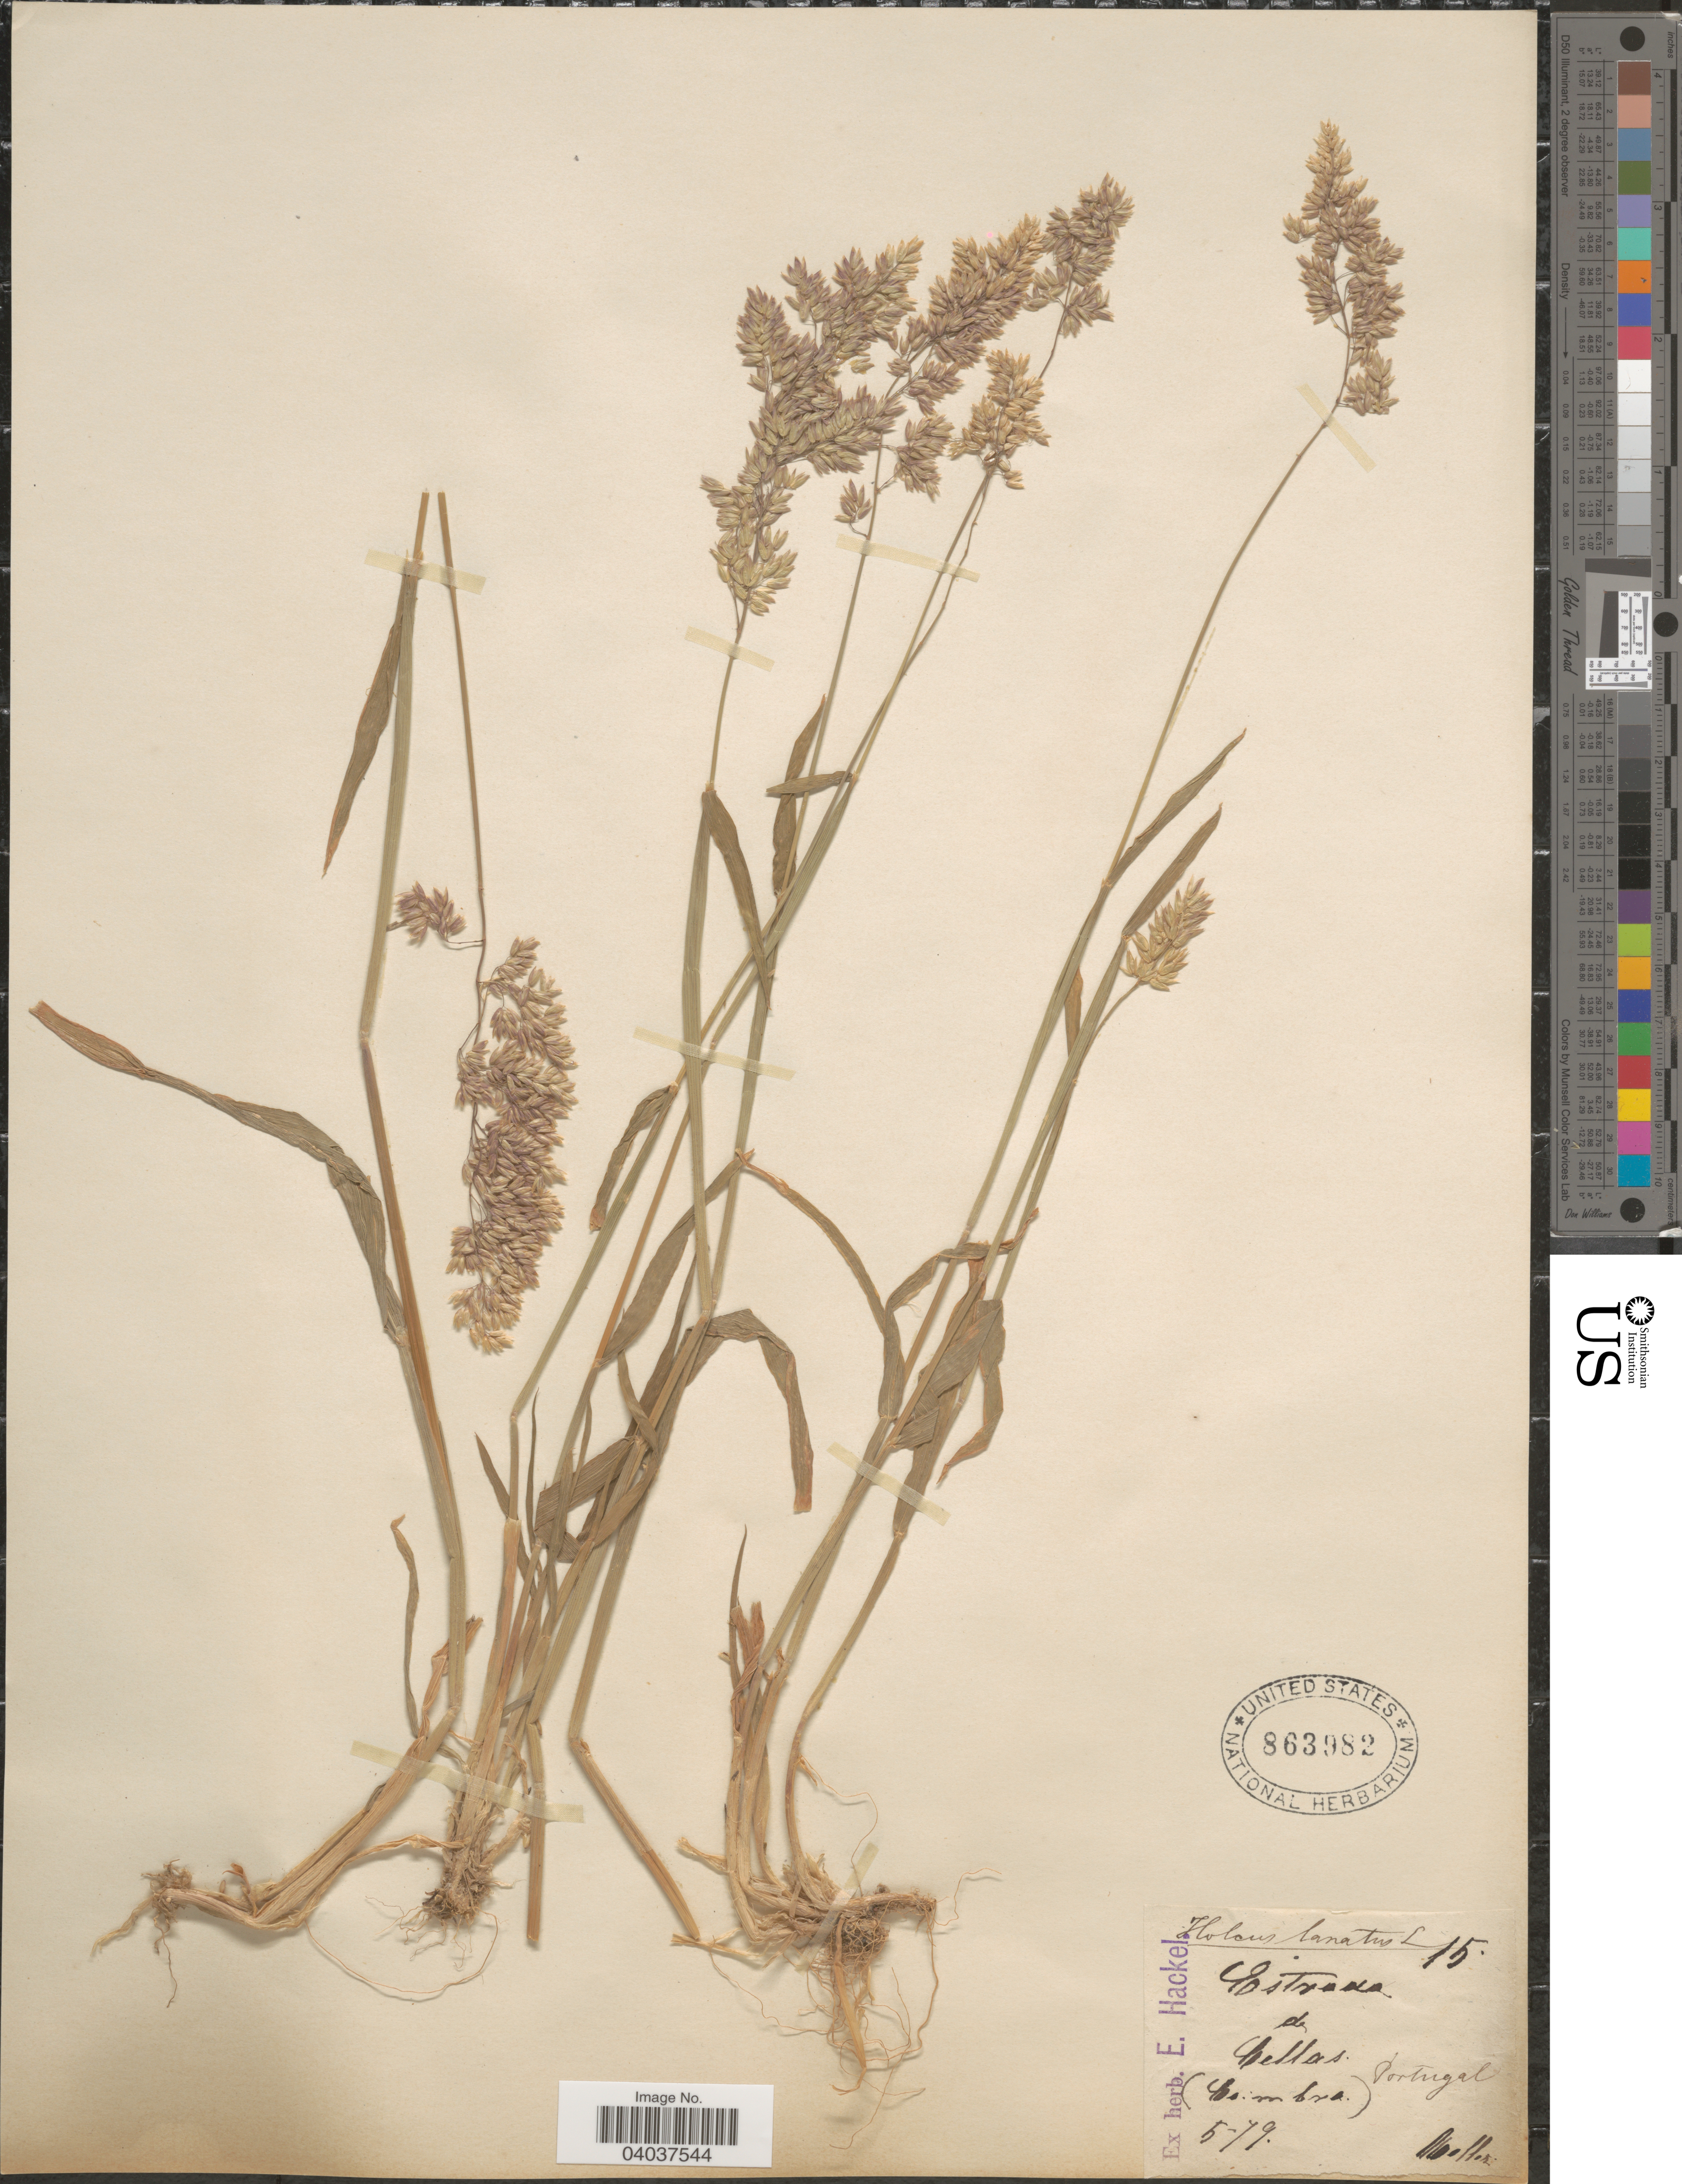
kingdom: Plantae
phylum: Tracheophyta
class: Liliopsida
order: Poales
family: Poaceae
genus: Holcus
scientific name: Holcus lanatus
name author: L.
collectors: -. Moller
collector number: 15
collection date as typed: Transcribed d/m/y: /5/79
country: Portugal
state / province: Coimbra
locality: Estrada de Cellas [interpreted] (Coimbra).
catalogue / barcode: US 863982